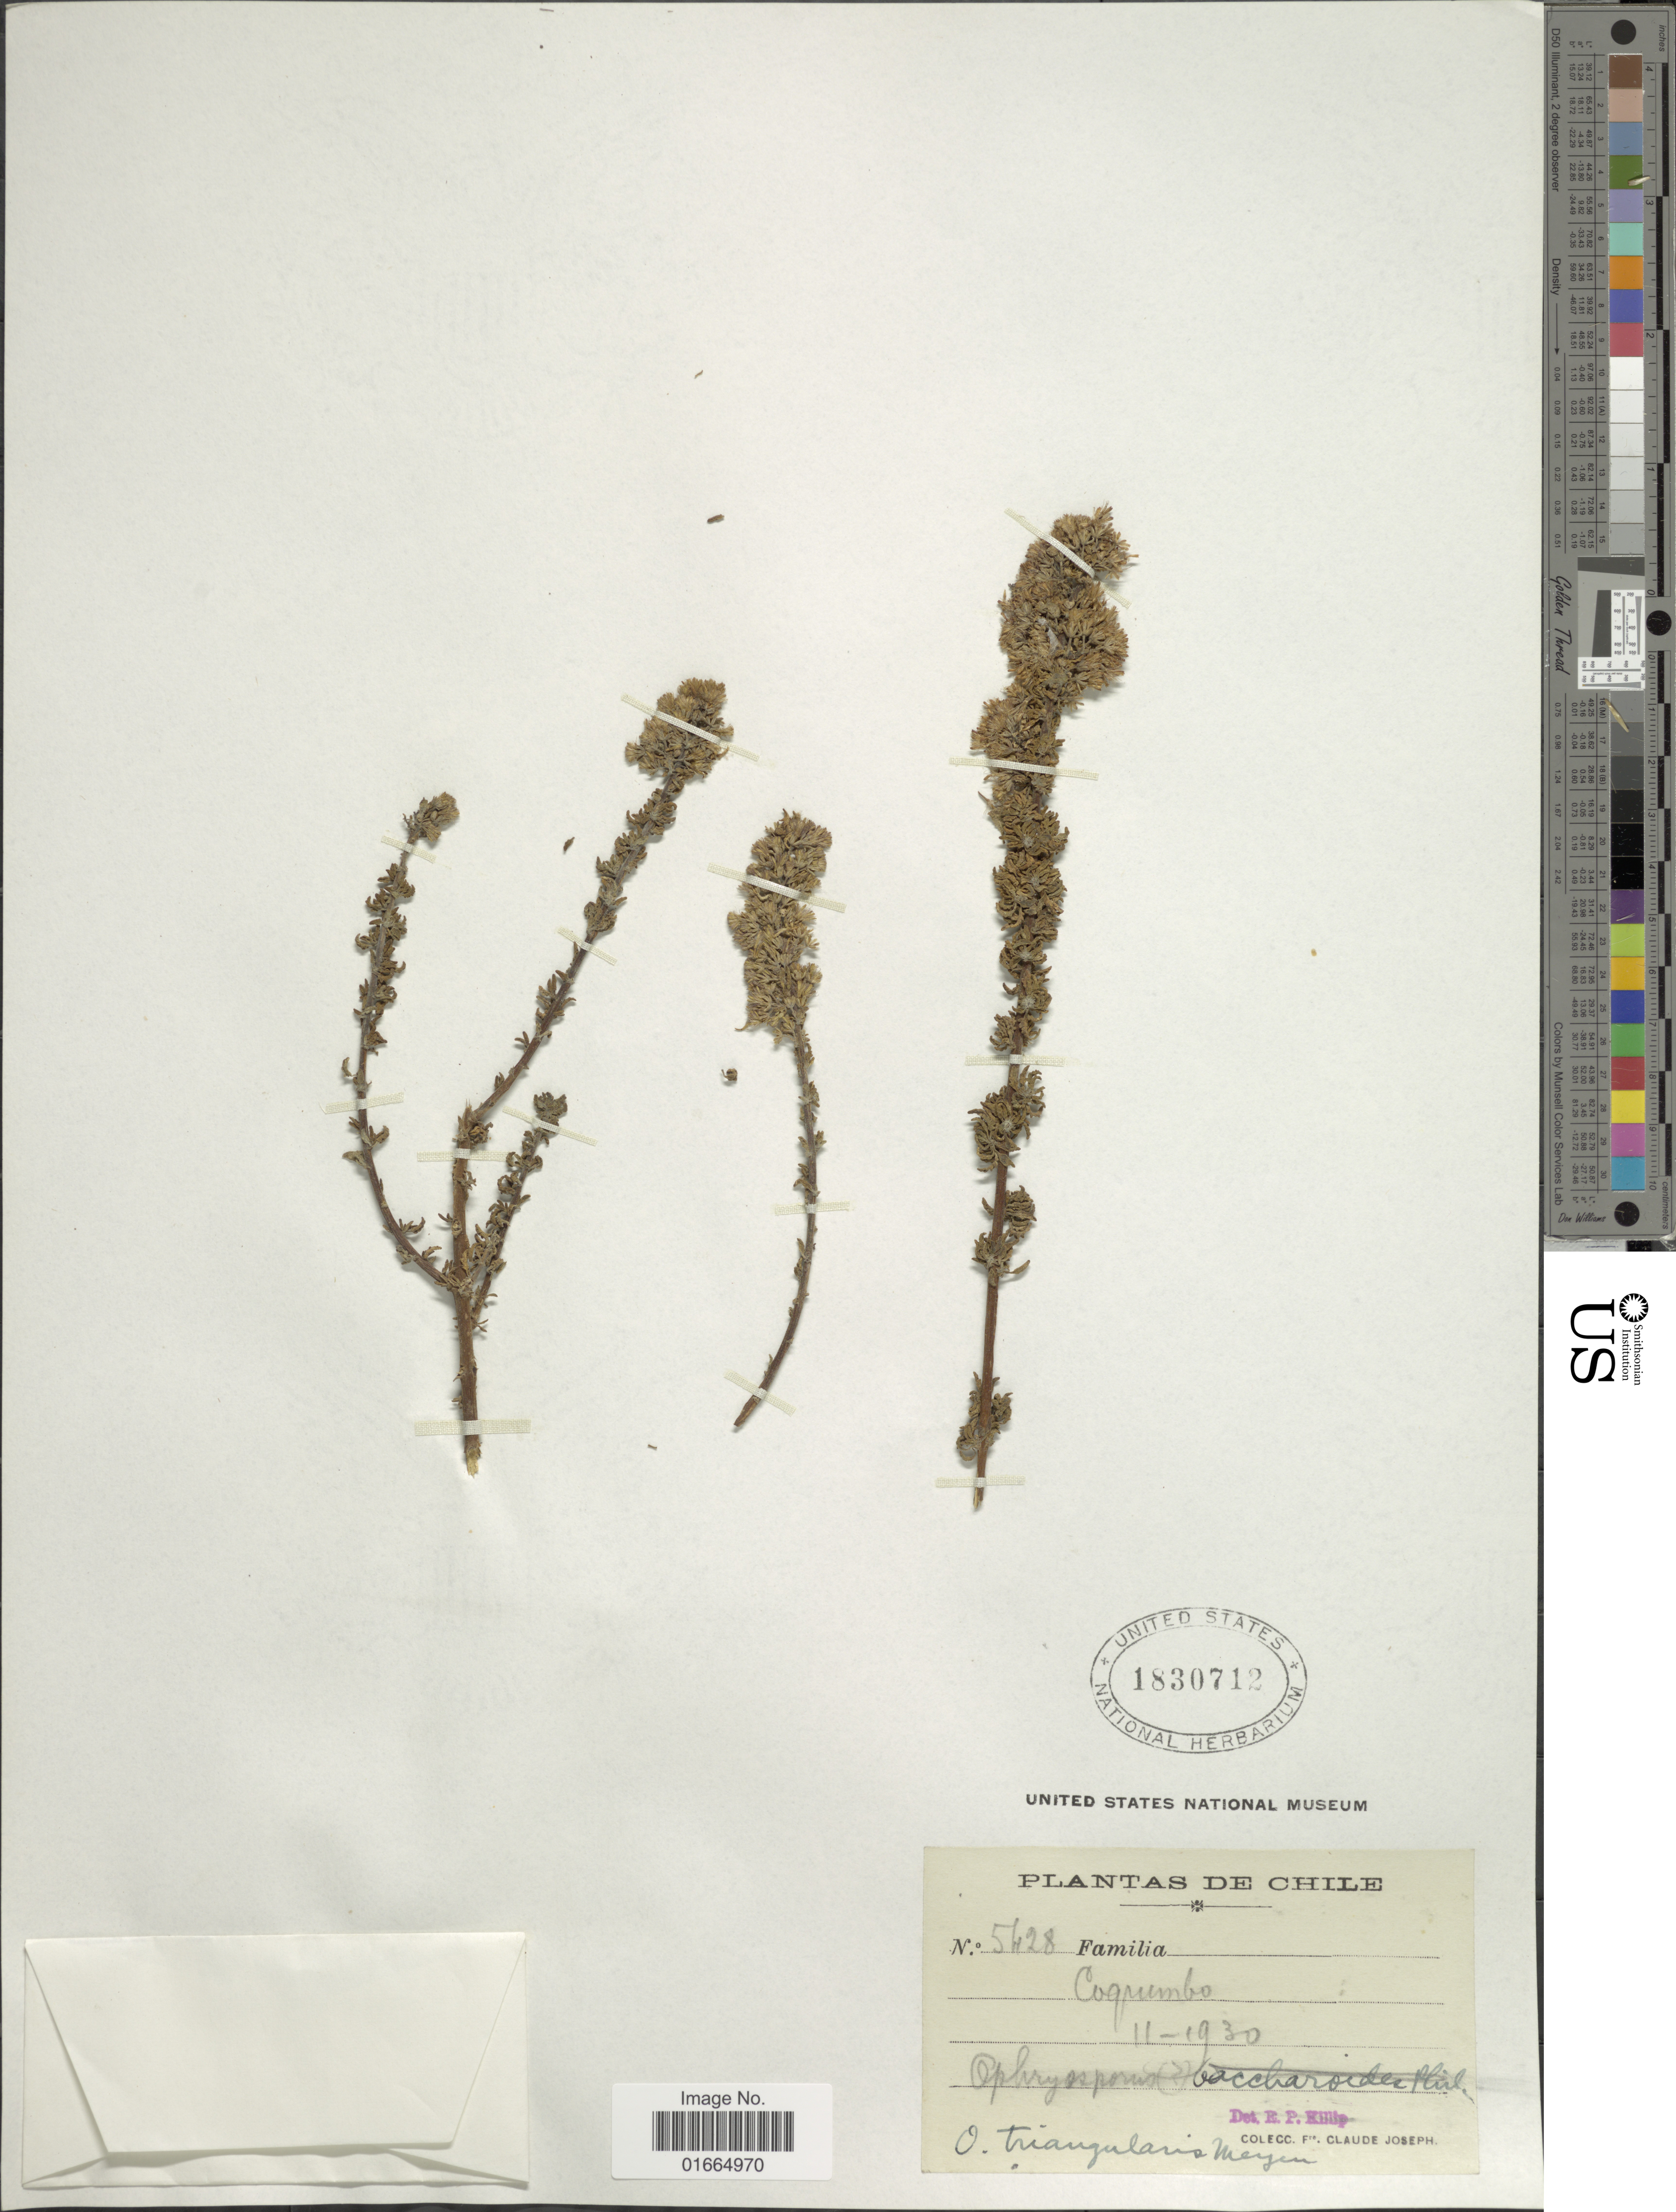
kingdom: Plantae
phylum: Tracheophyta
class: Magnoliopsida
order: Asterales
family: Asteraceae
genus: Ophryosporus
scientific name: Ophryosporus triangularis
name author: Meyen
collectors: Bro. Claude-Joseph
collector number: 5428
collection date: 1930-02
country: Chile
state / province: Coquimbo (IV)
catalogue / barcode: US 1830712